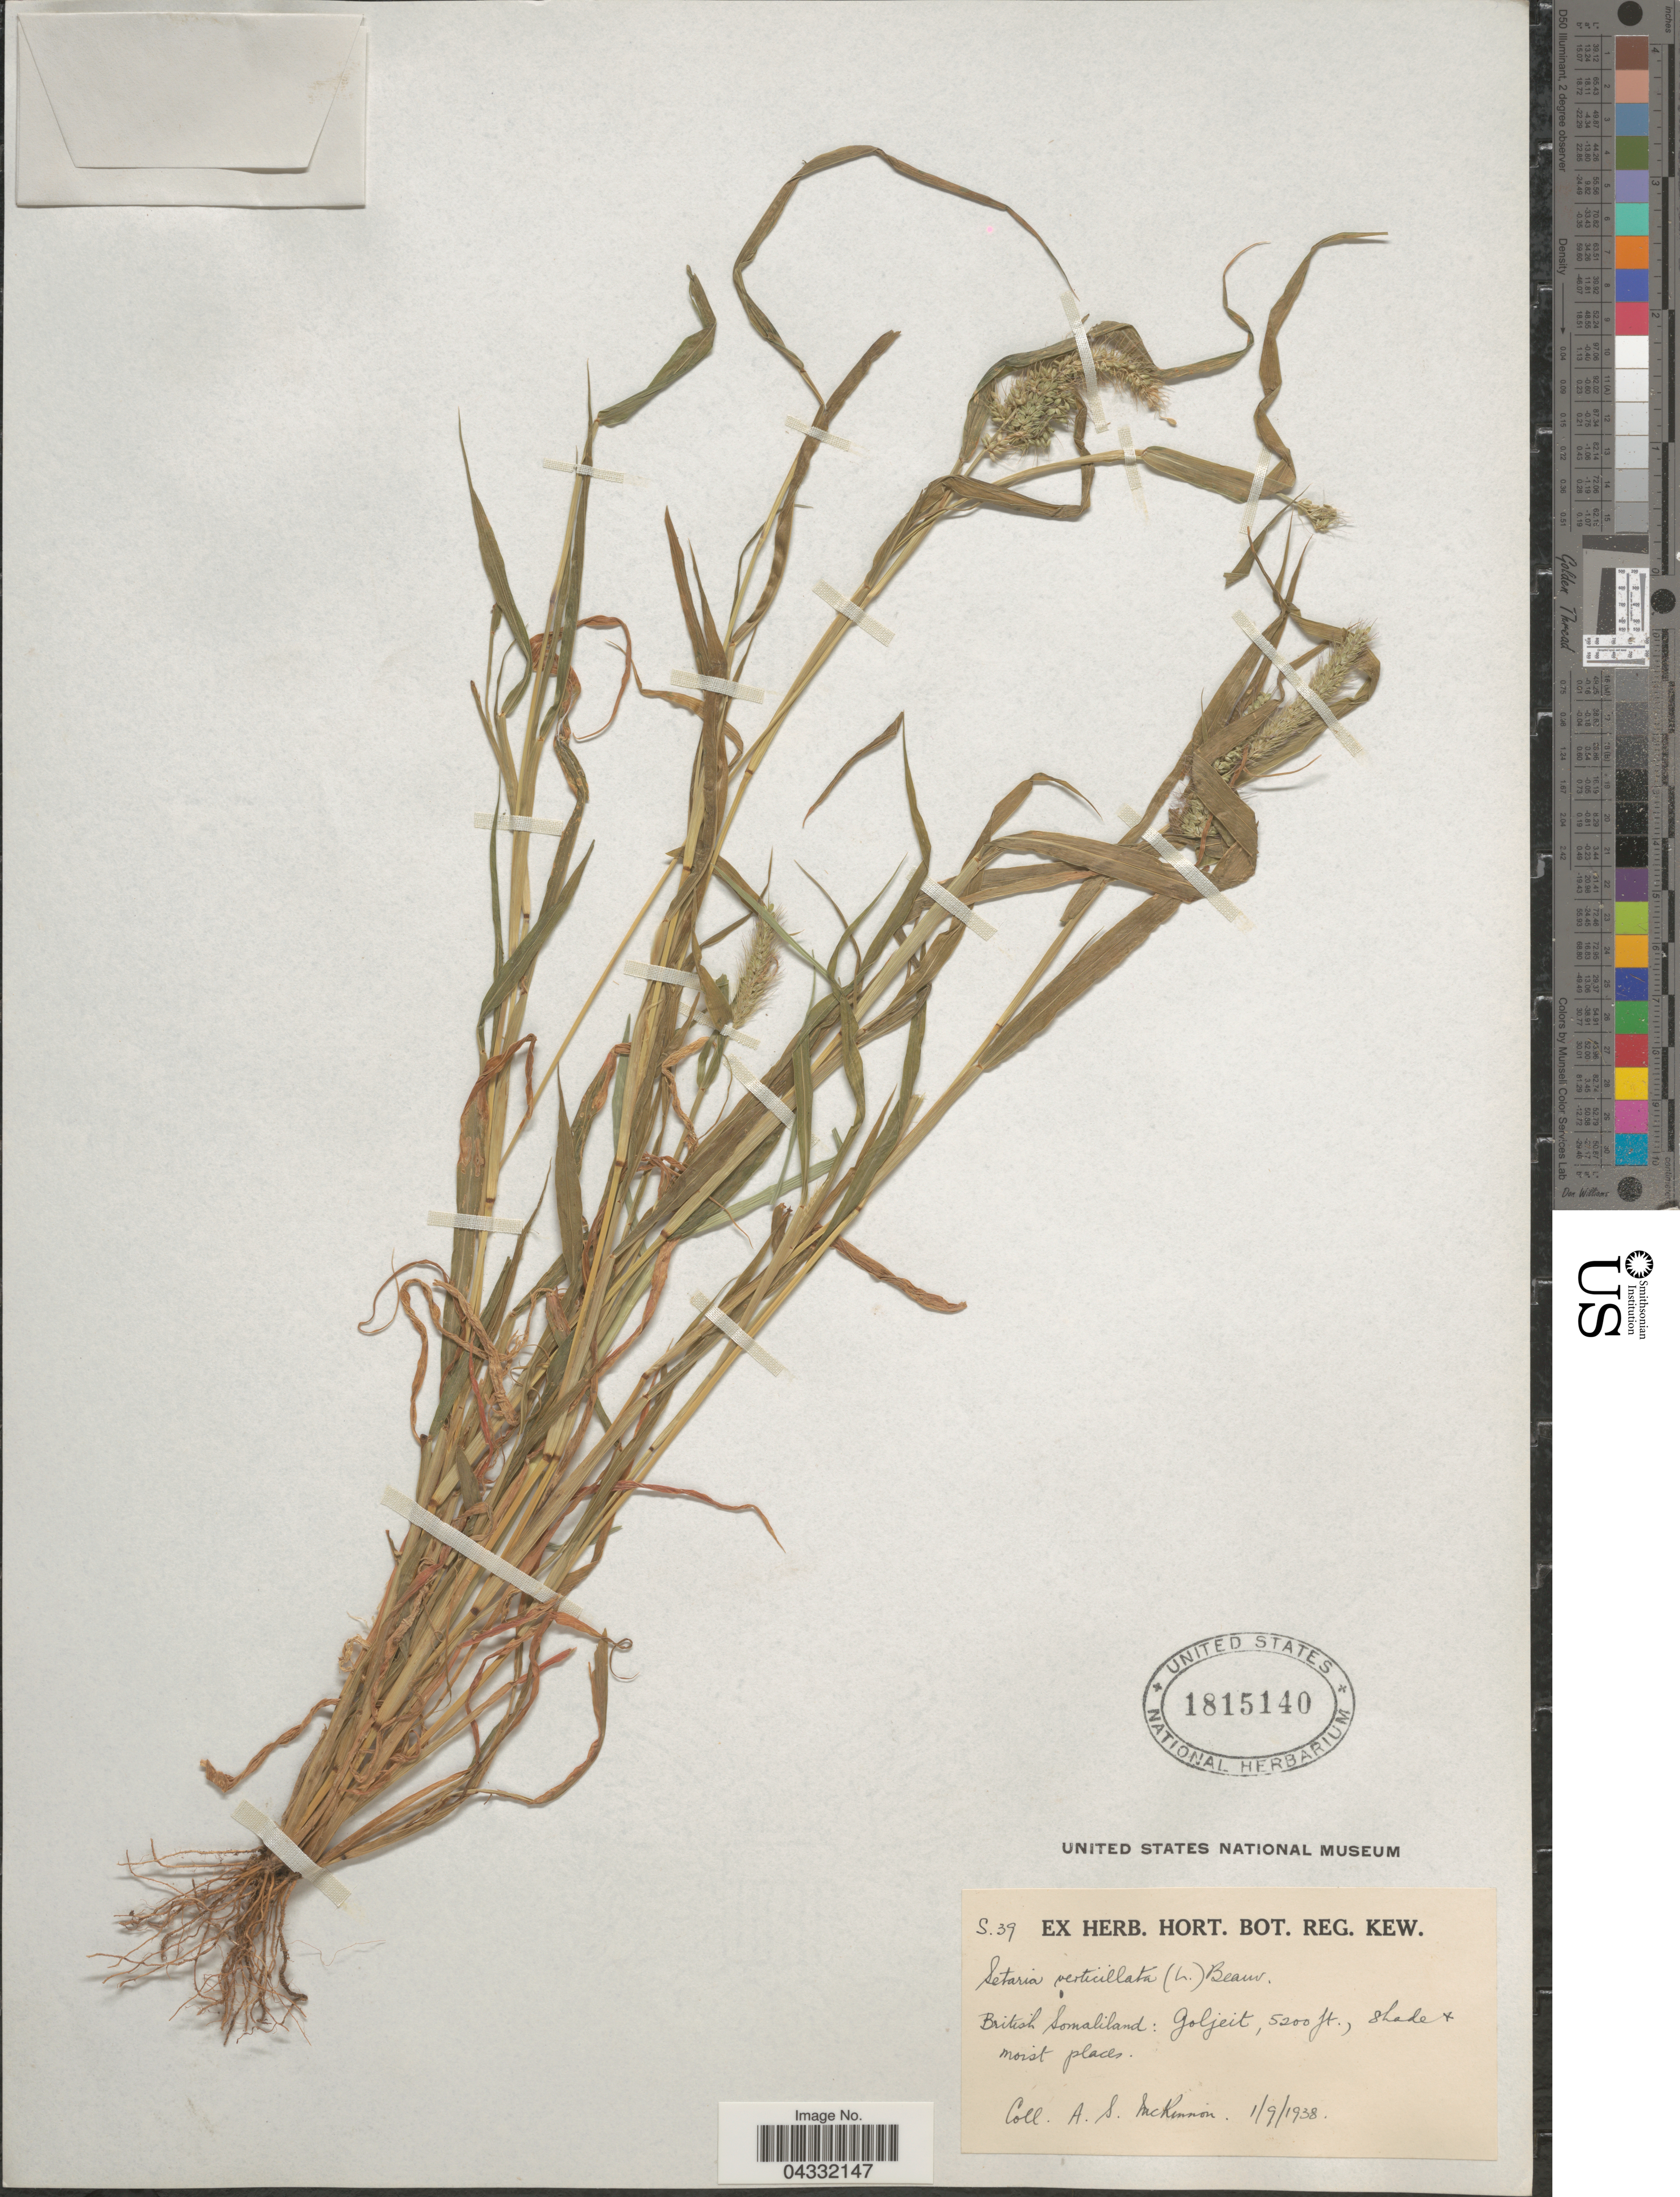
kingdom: Plantae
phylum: Tracheophyta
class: Liliopsida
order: Poales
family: Poaceae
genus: Setaria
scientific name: Setaria verticillata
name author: (L.) P. Beauv.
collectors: A. Mckinnon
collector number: S39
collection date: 1938-09-01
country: Somalia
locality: British Somaliland: Goljeit, shade + moist places.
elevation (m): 1585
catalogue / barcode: US 1815140